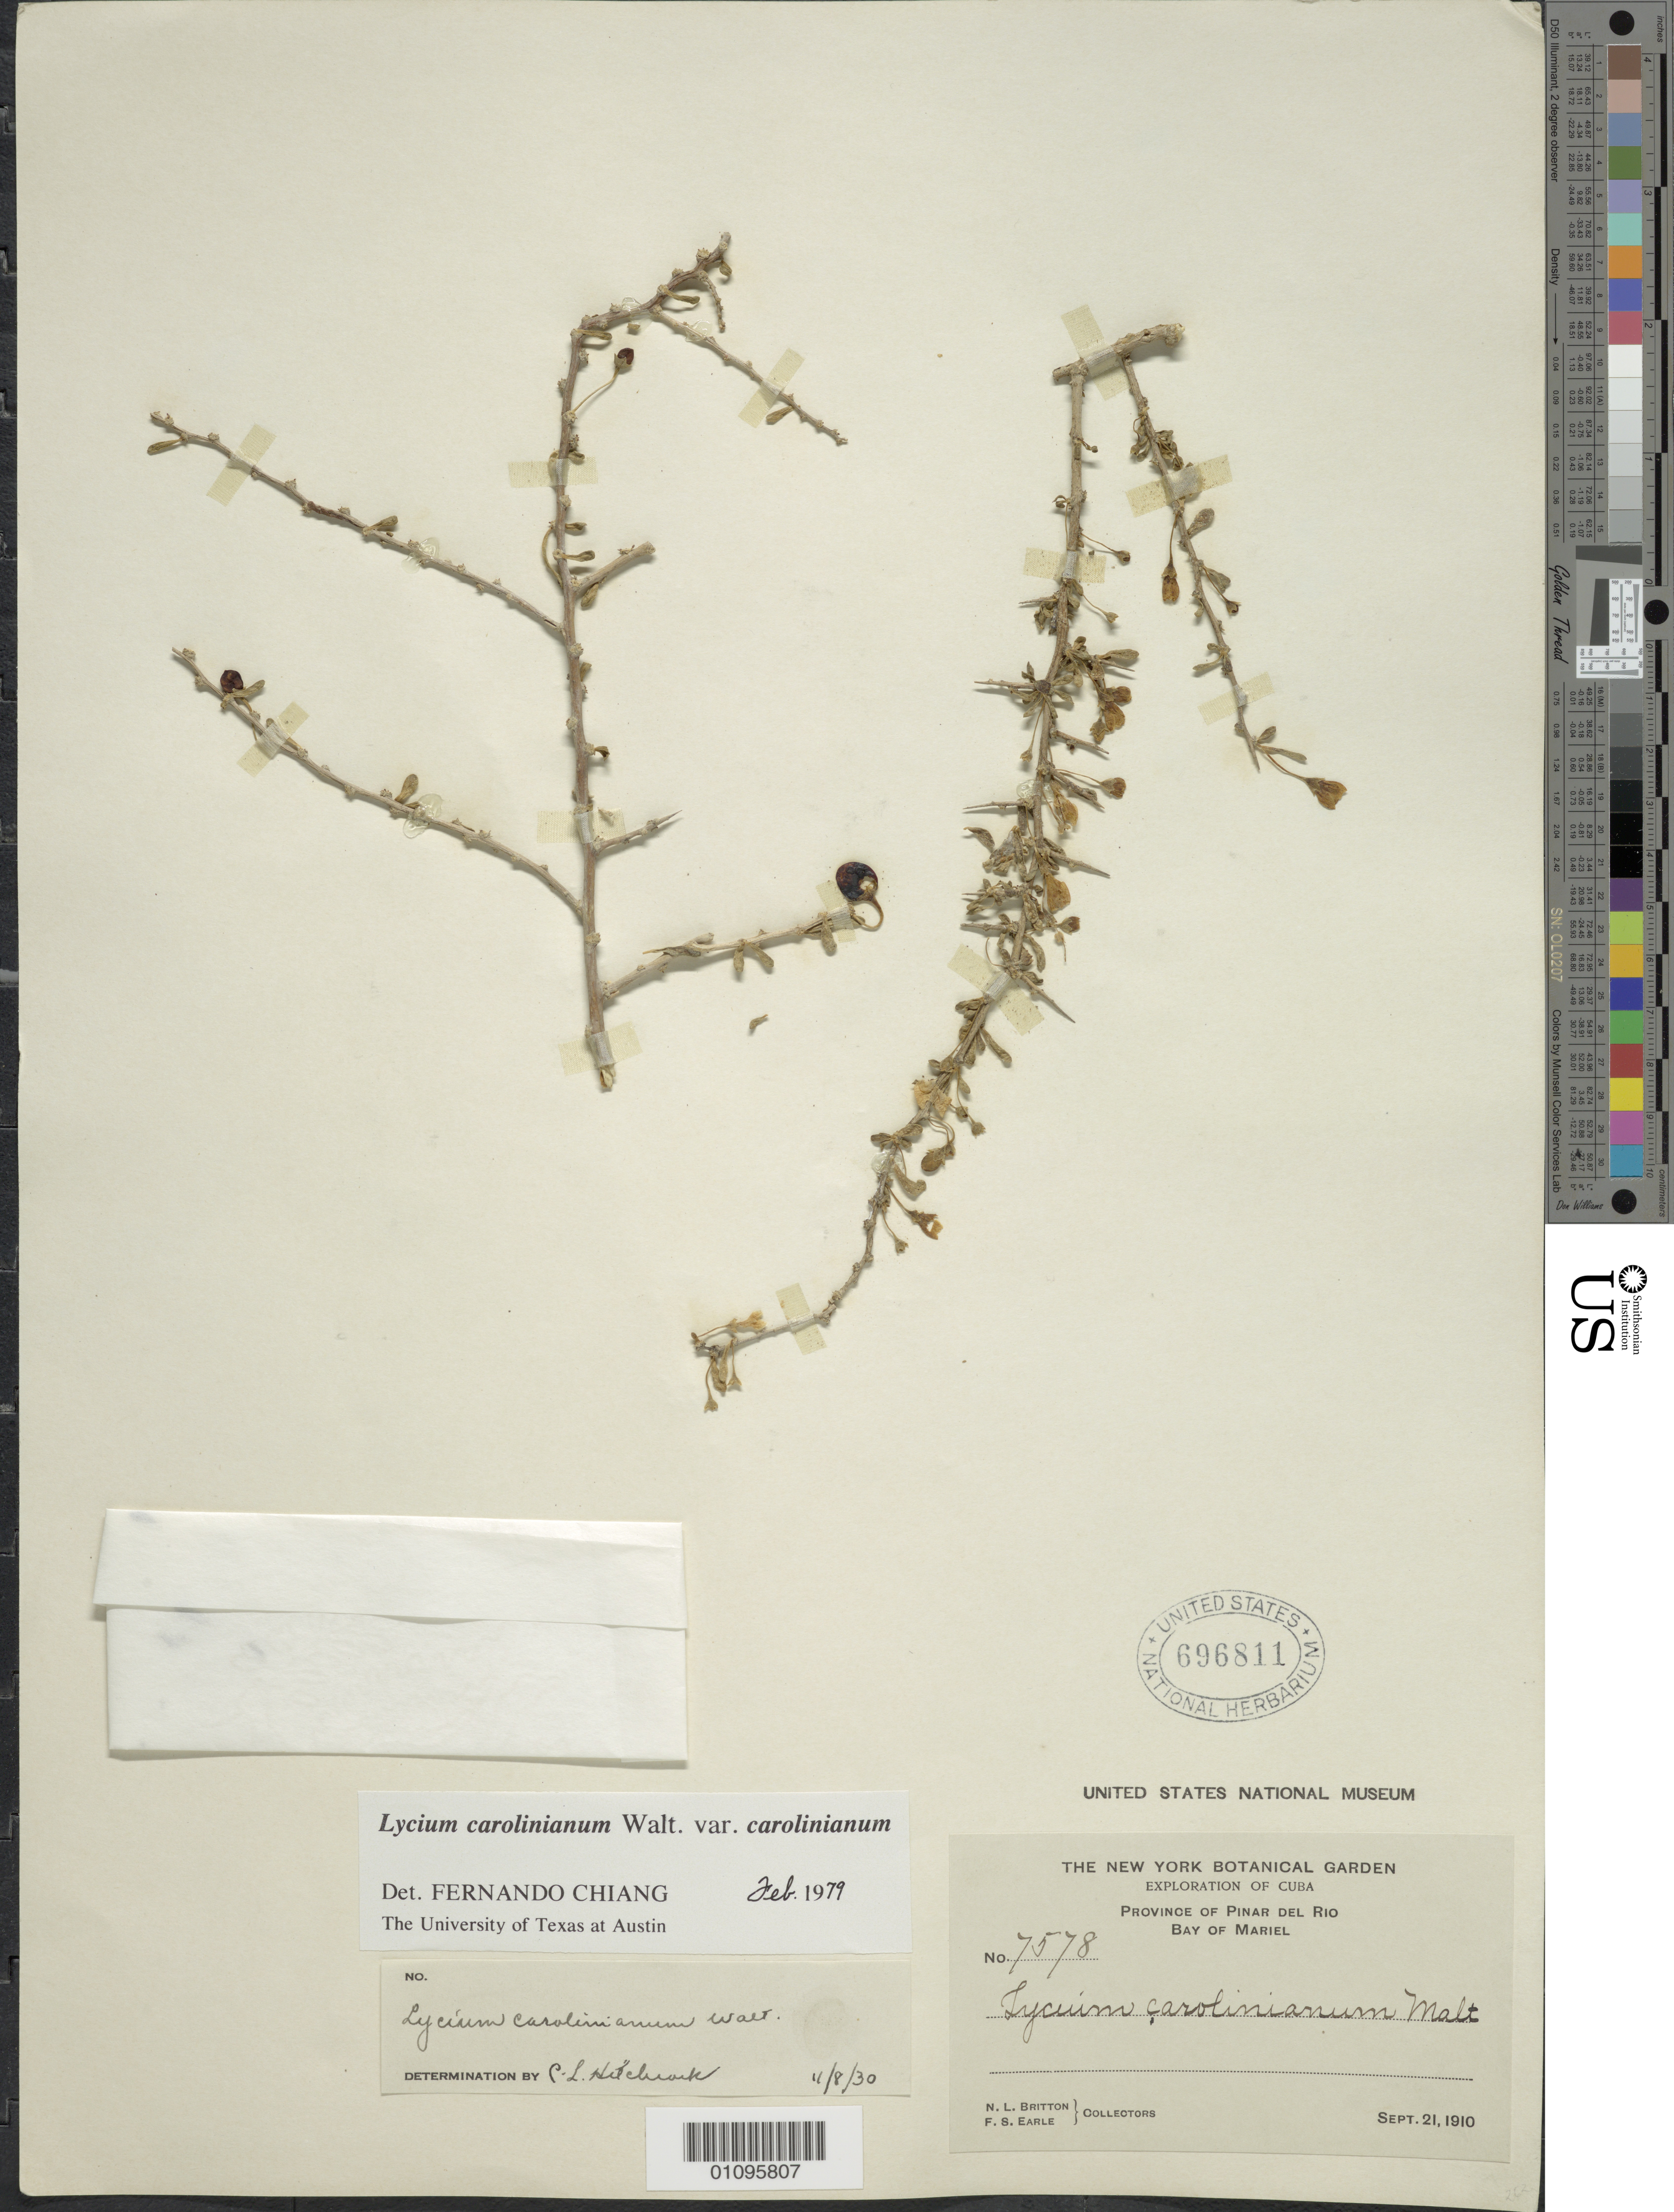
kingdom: Plantae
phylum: Tracheophyta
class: Magnoliopsida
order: Solanales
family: Solanaceae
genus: Lycium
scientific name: Lycium carolinianum var. carolinianum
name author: Walter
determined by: Chiang, F.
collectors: N. Britton & F. S. Earle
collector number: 7578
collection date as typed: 21 Sep 1910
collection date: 1910-09-21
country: Cuba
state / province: Pinar del Río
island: Cuba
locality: Bay of Mariel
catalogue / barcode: US 696811